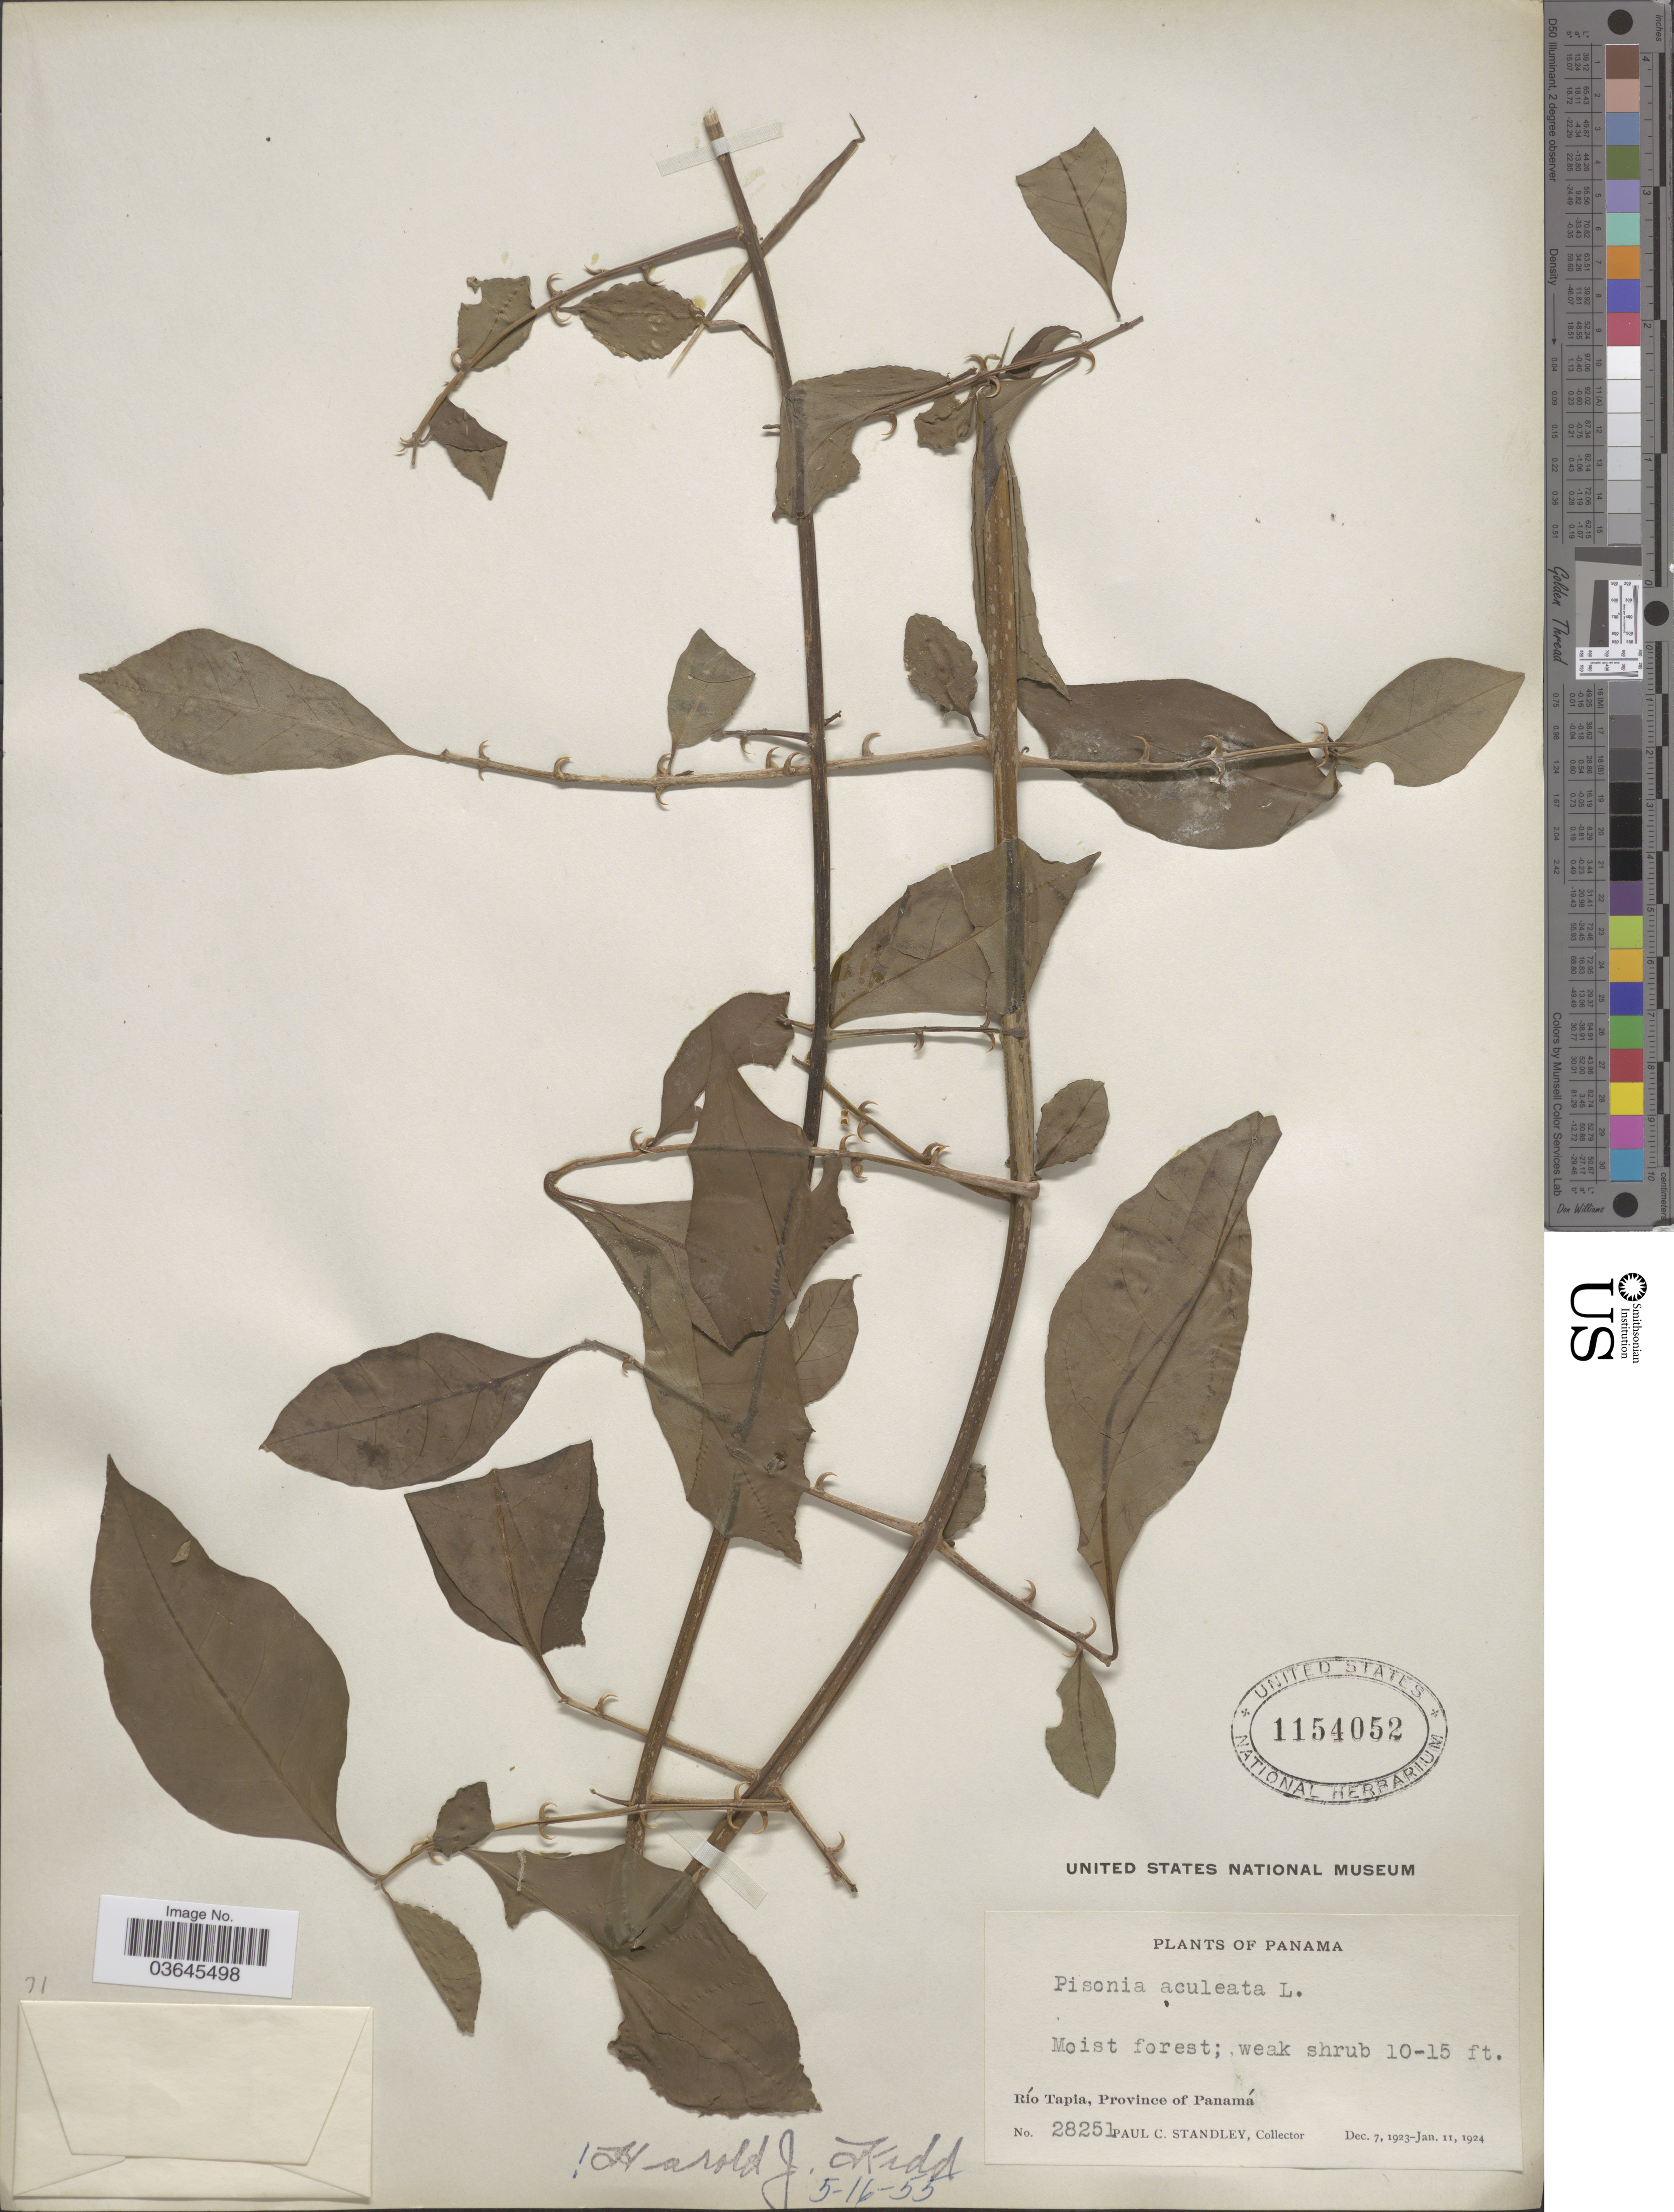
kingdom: Plantae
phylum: Tracheophyta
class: Magnoliopsida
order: Caryophyllales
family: Nyctaginaceae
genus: Pisonia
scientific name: Pisonia aculeata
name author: L.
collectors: P. C. Standley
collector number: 28251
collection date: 1923-12-07/1924-01-11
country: Panama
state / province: Panamá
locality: Río Tapia.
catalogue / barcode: US 1154052